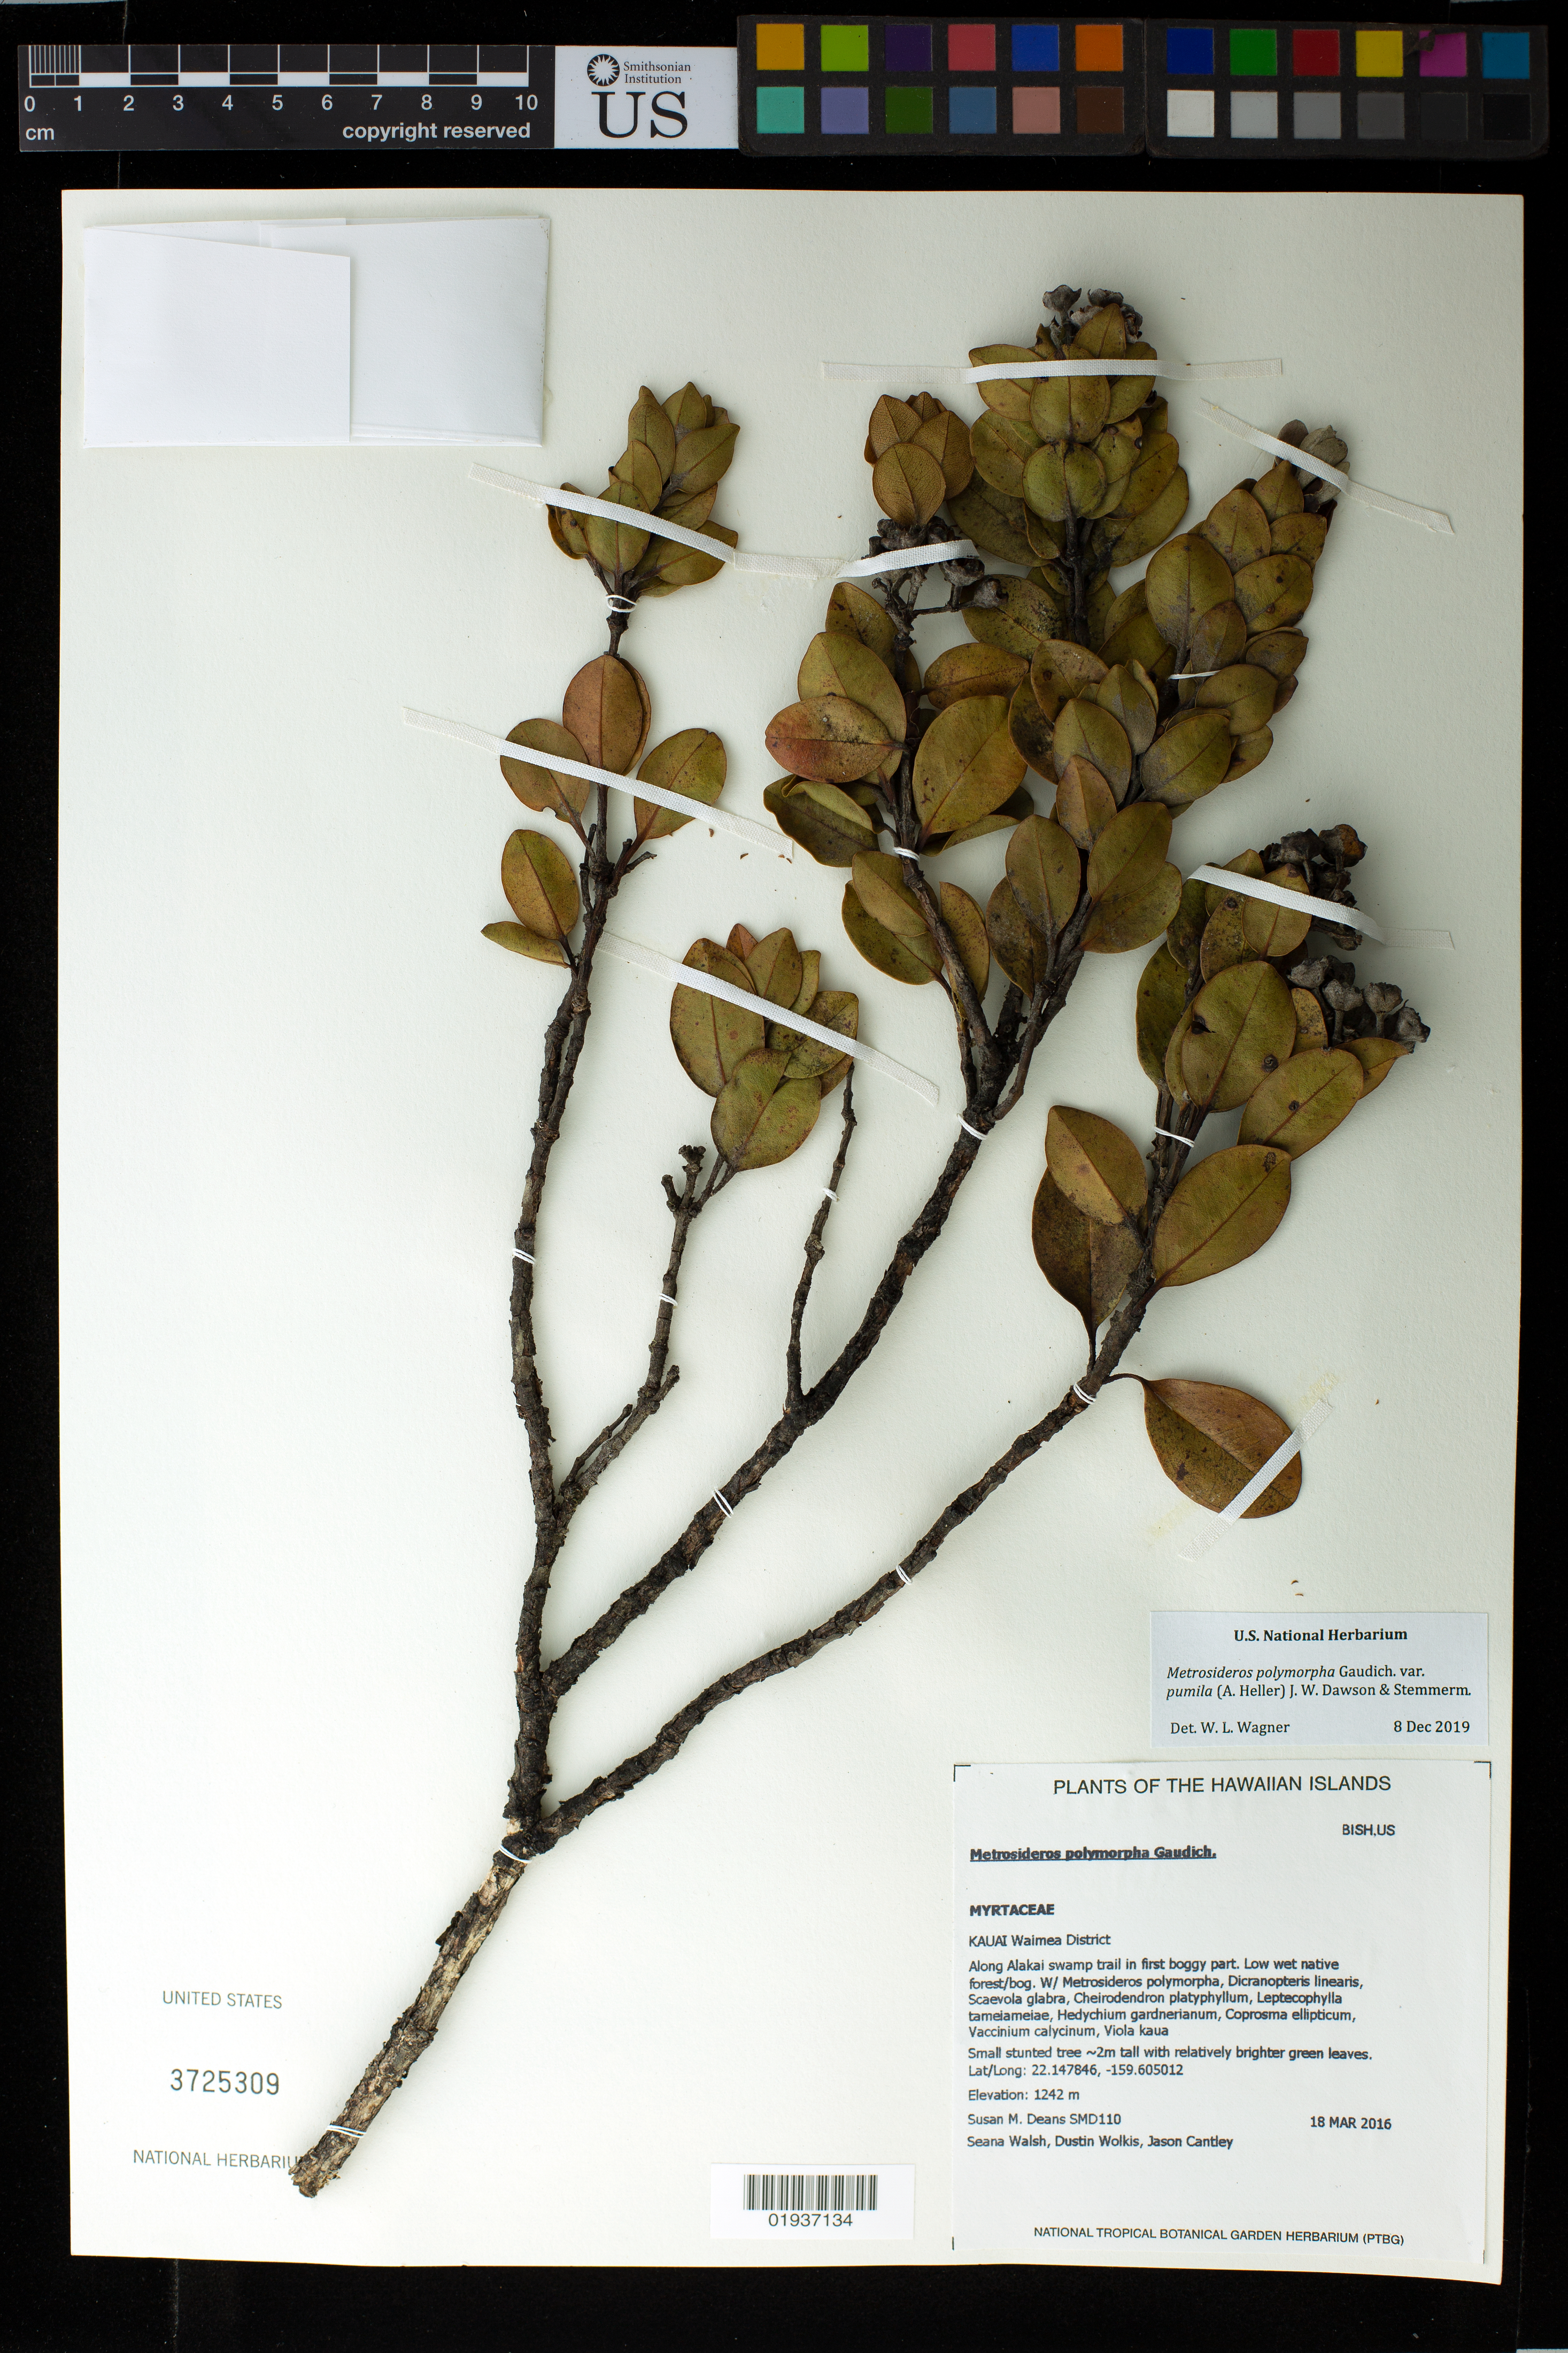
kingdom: Plantae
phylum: Tracheophyta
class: Magnoliopsida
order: Myrtales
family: Myrtaceae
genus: Metrosideros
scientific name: Metrosideros polymorpha var. pumila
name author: (A. Heller) J.W. Dawson & Stemmerm.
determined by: Wagner, W. L., (BOT), Smithsonian Institution - National Museum of Natural History (UNITED STATES)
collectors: S. Deans, S. Walsh, D. Wolkis & J. Cantley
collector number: SMD110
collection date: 2016-03-18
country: United States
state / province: Hawaii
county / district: Kauai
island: Kaua'i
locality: Waimea District, along Alakai swamp trail in first boggy part.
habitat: Low wet native forest/bog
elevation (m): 1242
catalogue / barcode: US 3725309